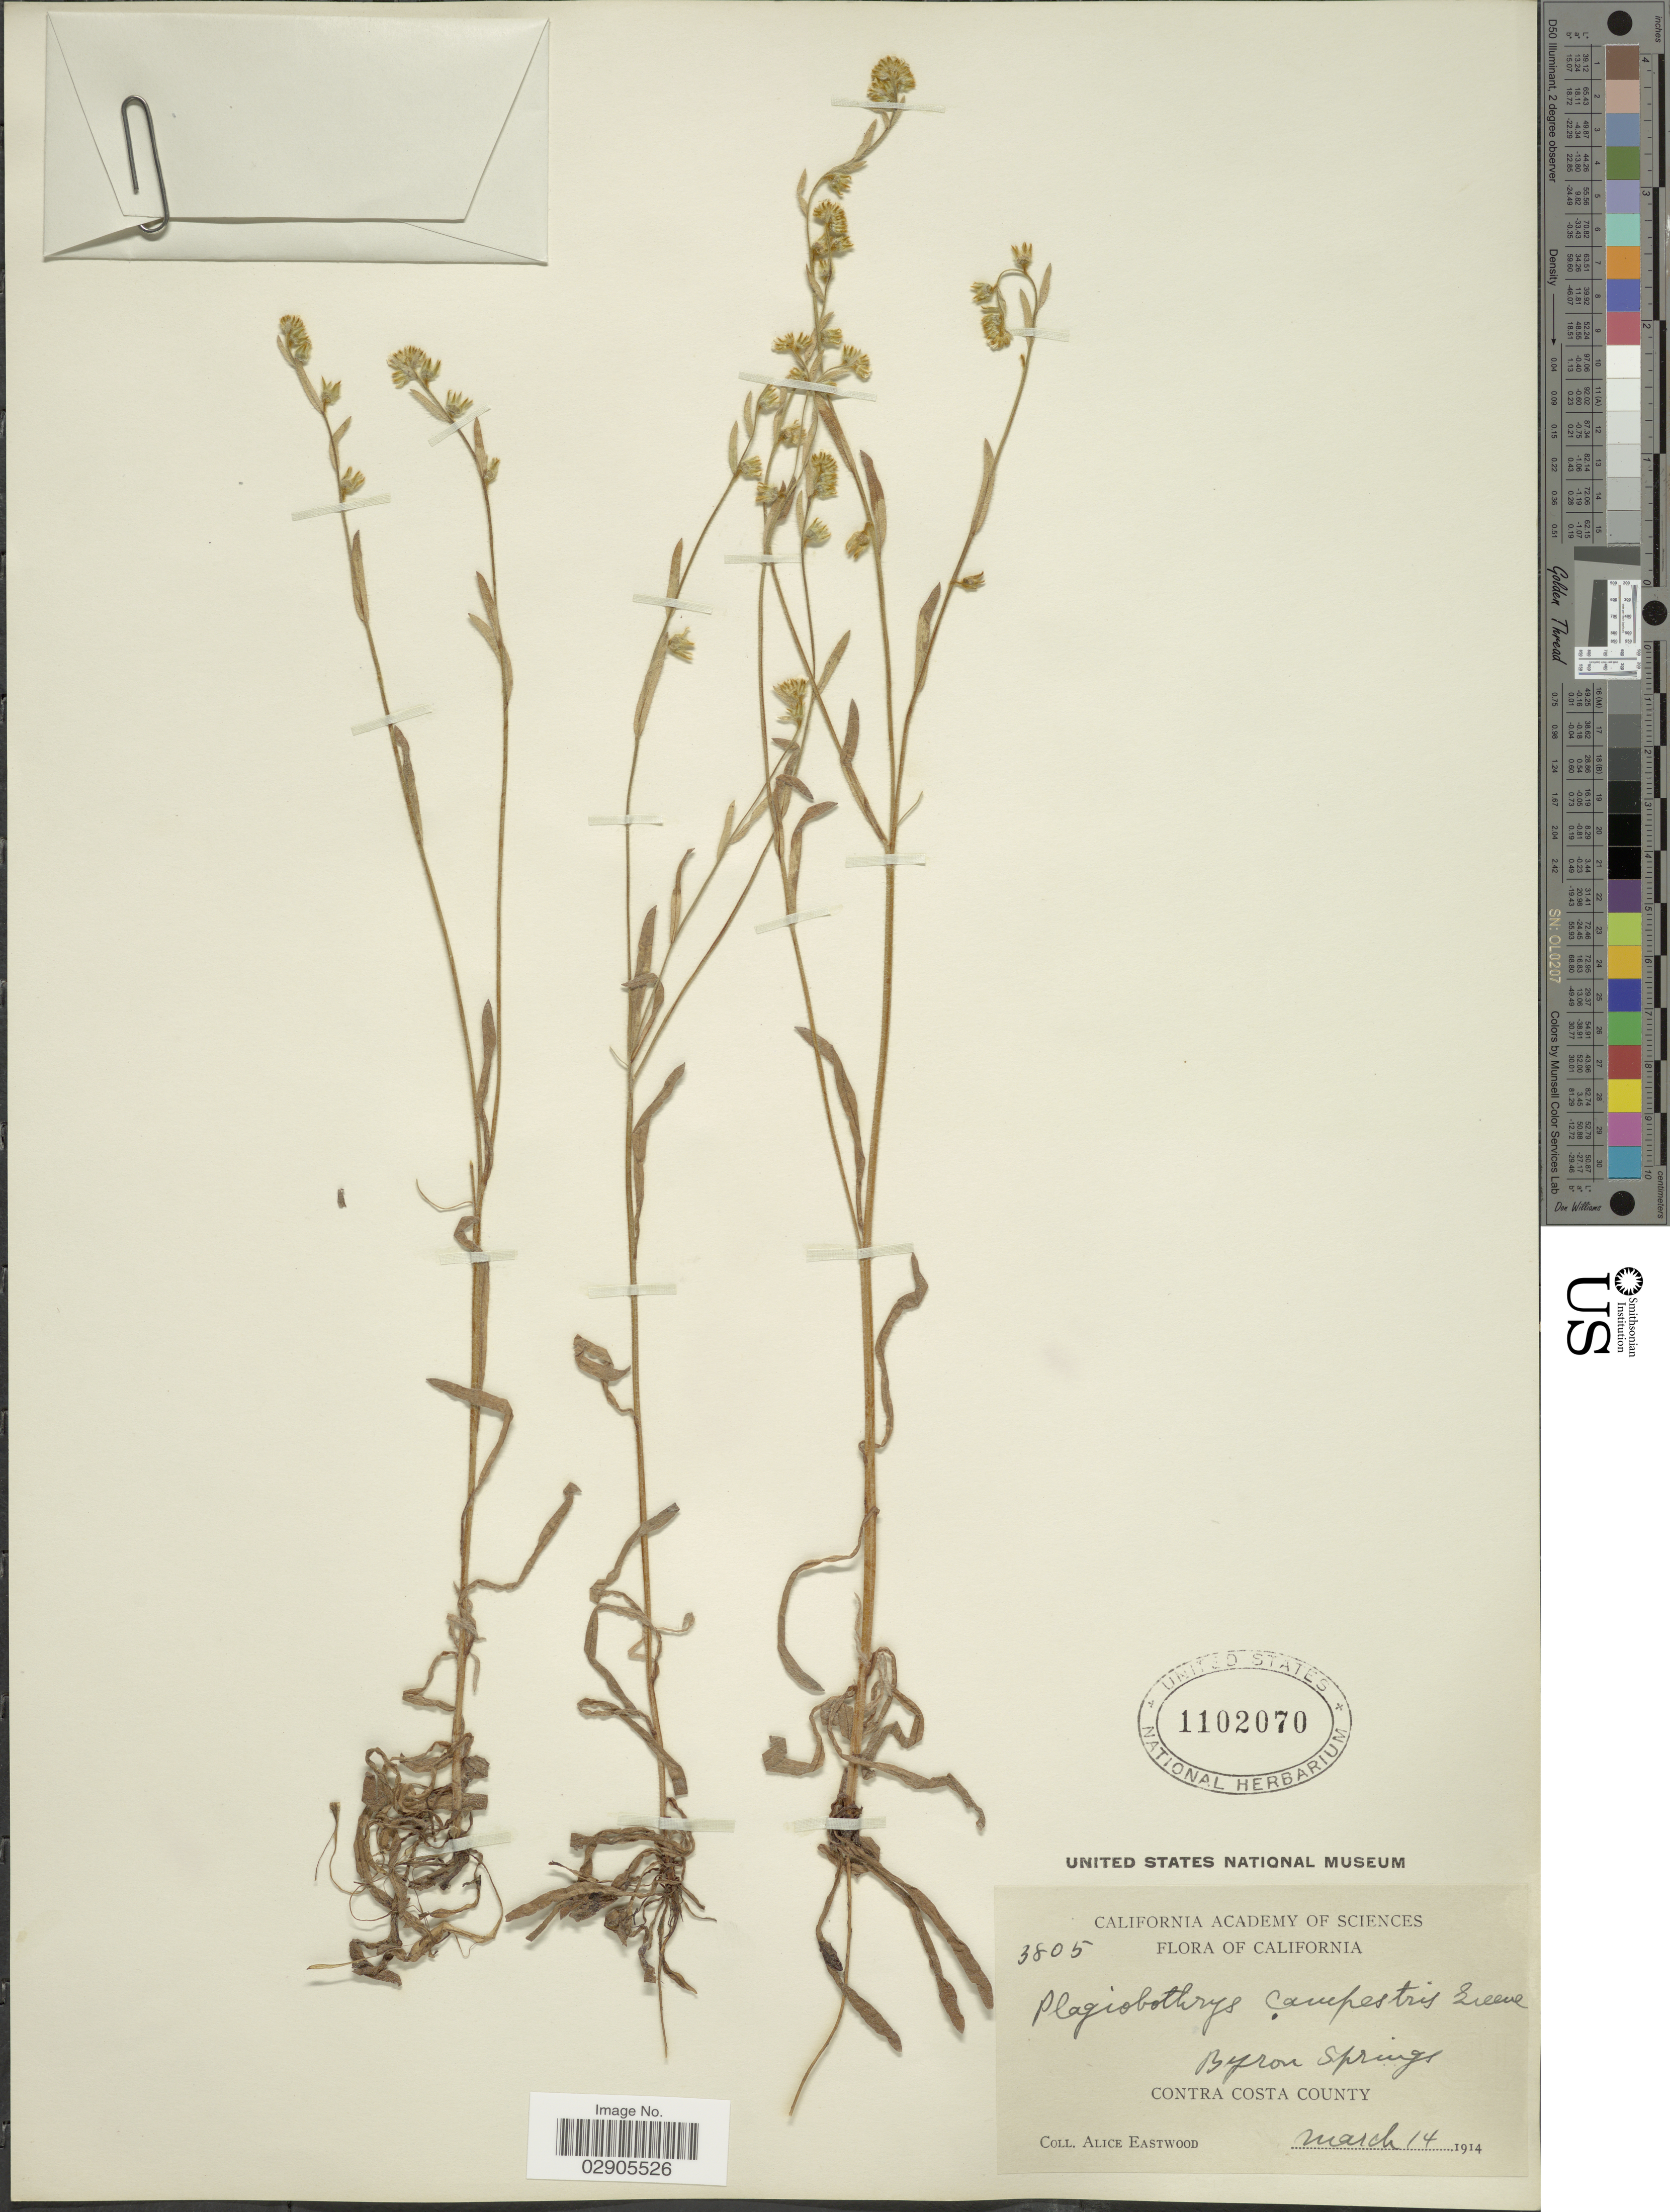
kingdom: Plantae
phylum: Tracheophyta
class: Magnoliopsida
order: Boraginales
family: Boraginaceae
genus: Plagiobothrys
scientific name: Plagiobothrys campestris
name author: Greene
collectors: A. Eastwood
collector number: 3805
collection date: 1914-03-14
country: United States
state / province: California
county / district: Contra Costa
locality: Byron Springs. Contra Costa County.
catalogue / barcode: US 1102070